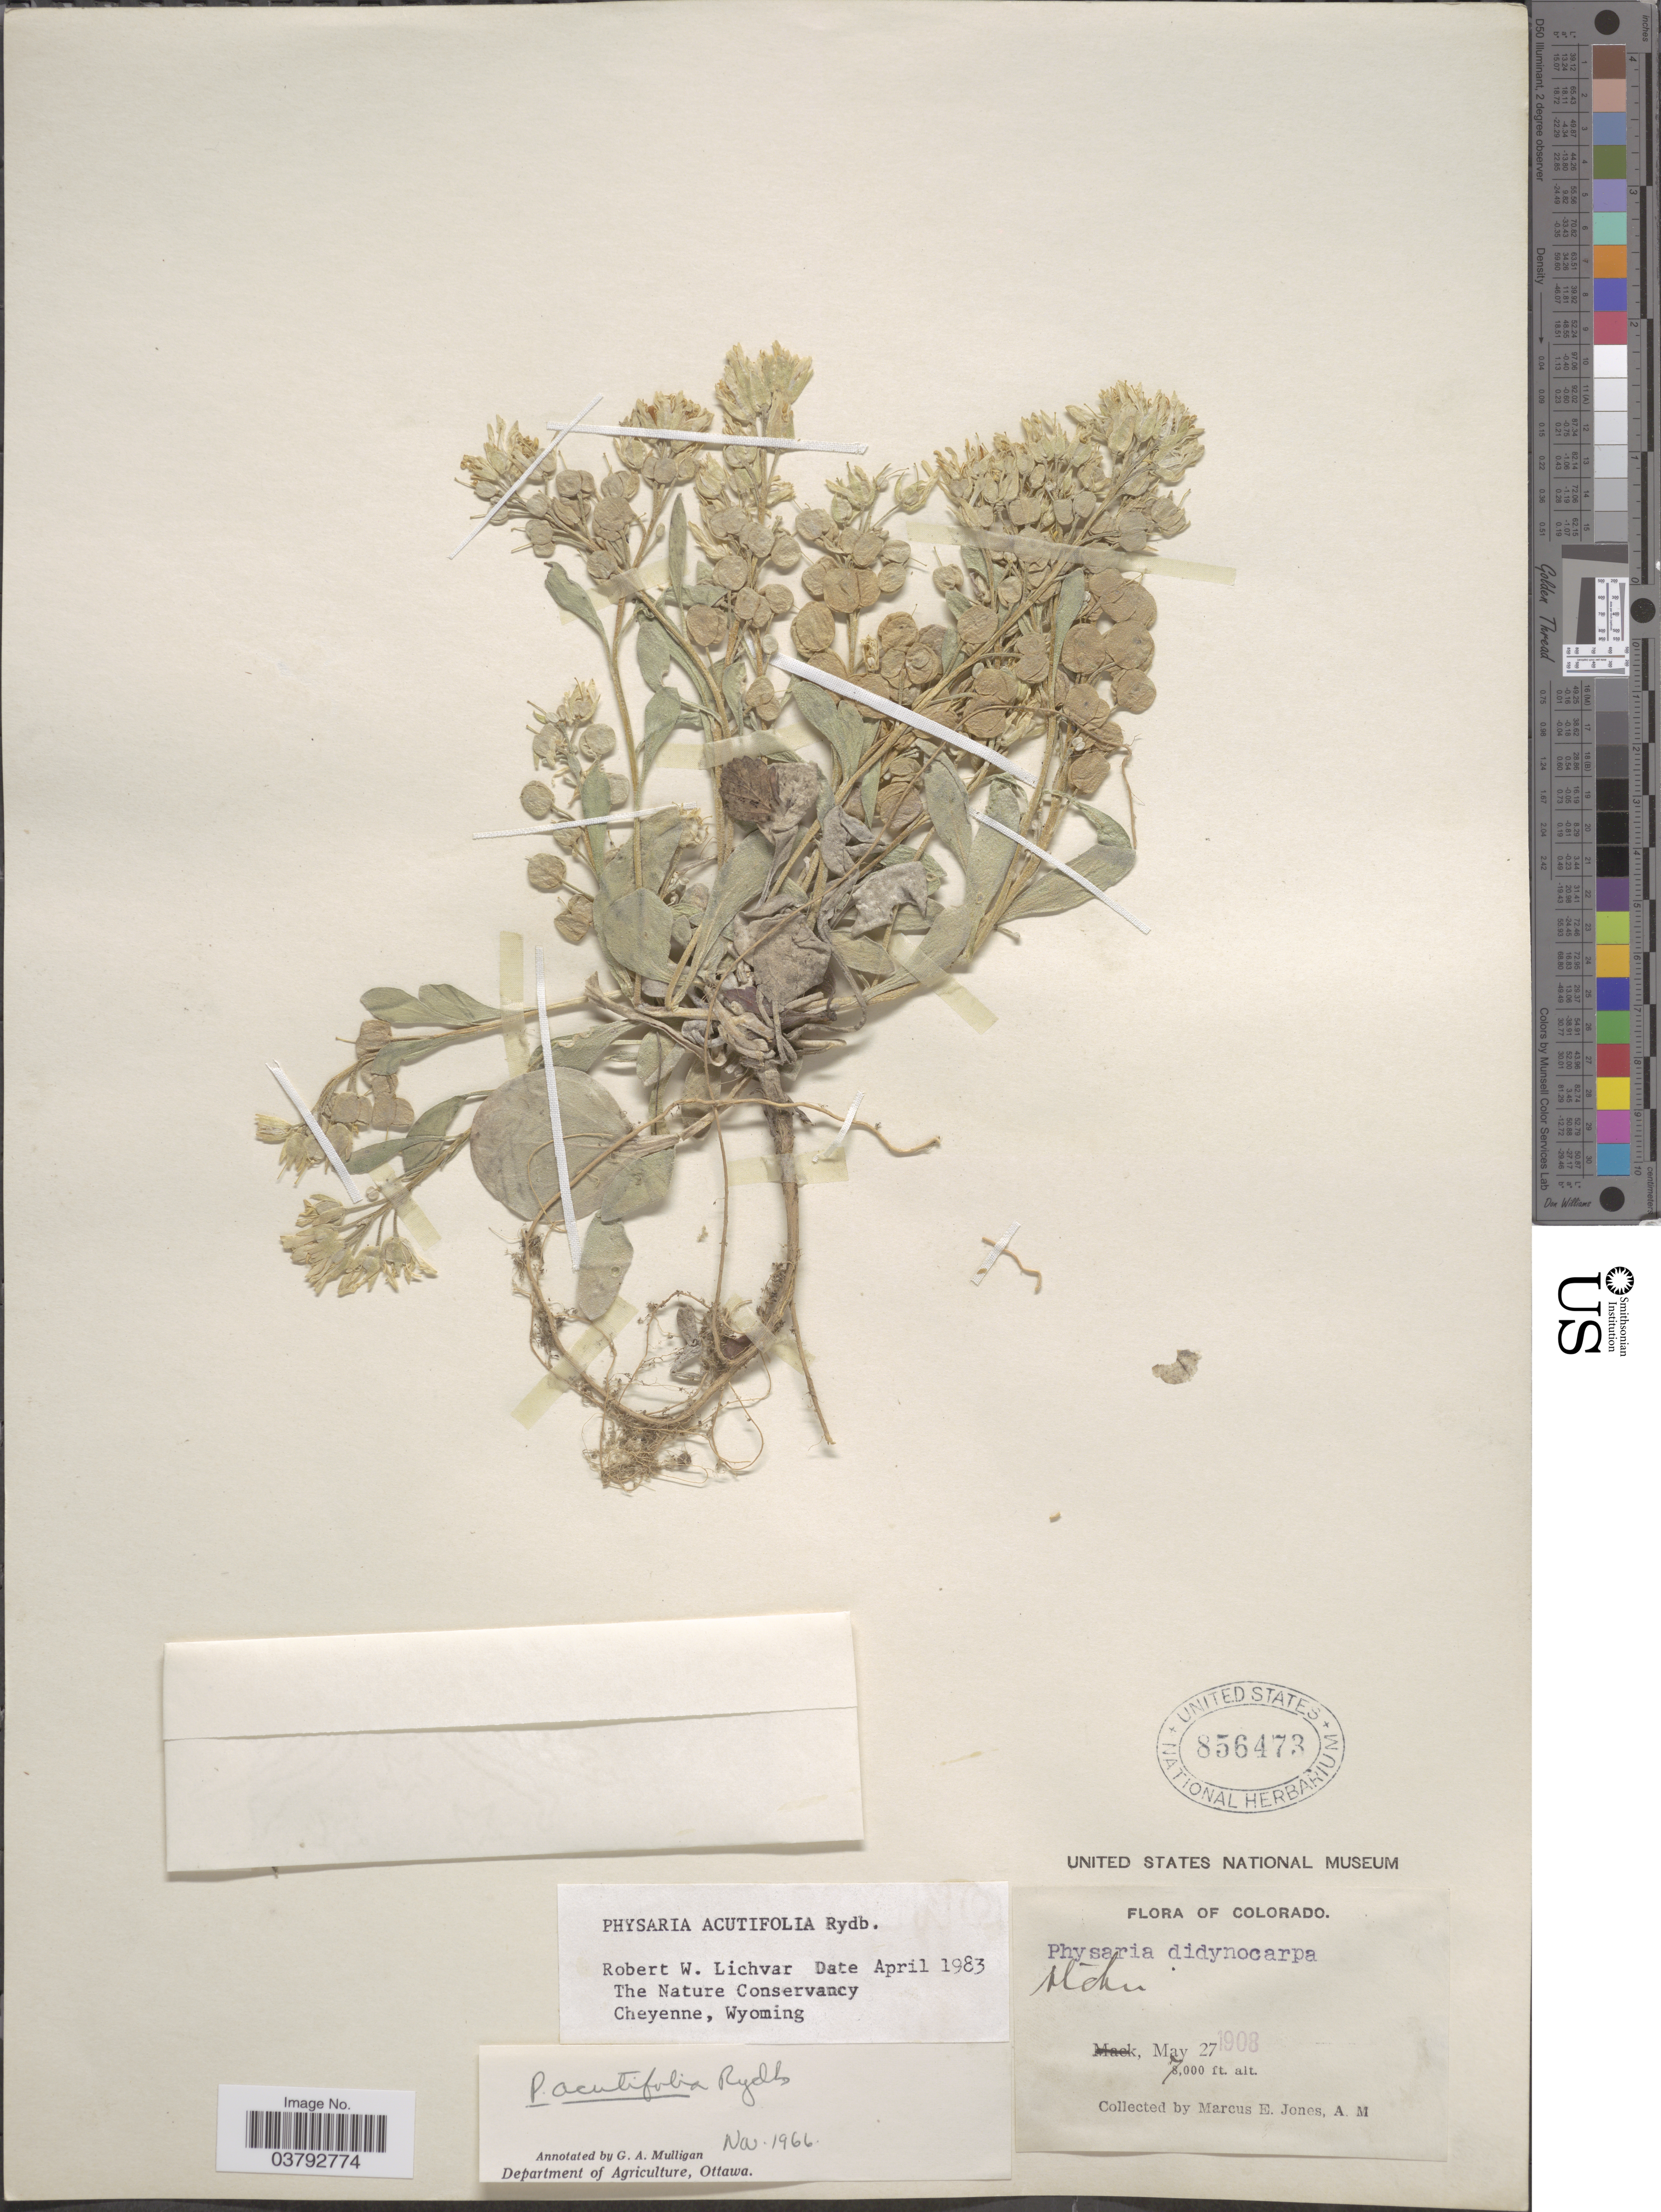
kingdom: Plantae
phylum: Tracheophyta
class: Magnoliopsida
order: Brassicales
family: Brassicaceae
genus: Physaria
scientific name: Physaria acutifolia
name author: Rydb.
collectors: M. E. Jones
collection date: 1908-05-27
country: United States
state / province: Colorado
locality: Mica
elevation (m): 2134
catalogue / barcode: US 856473